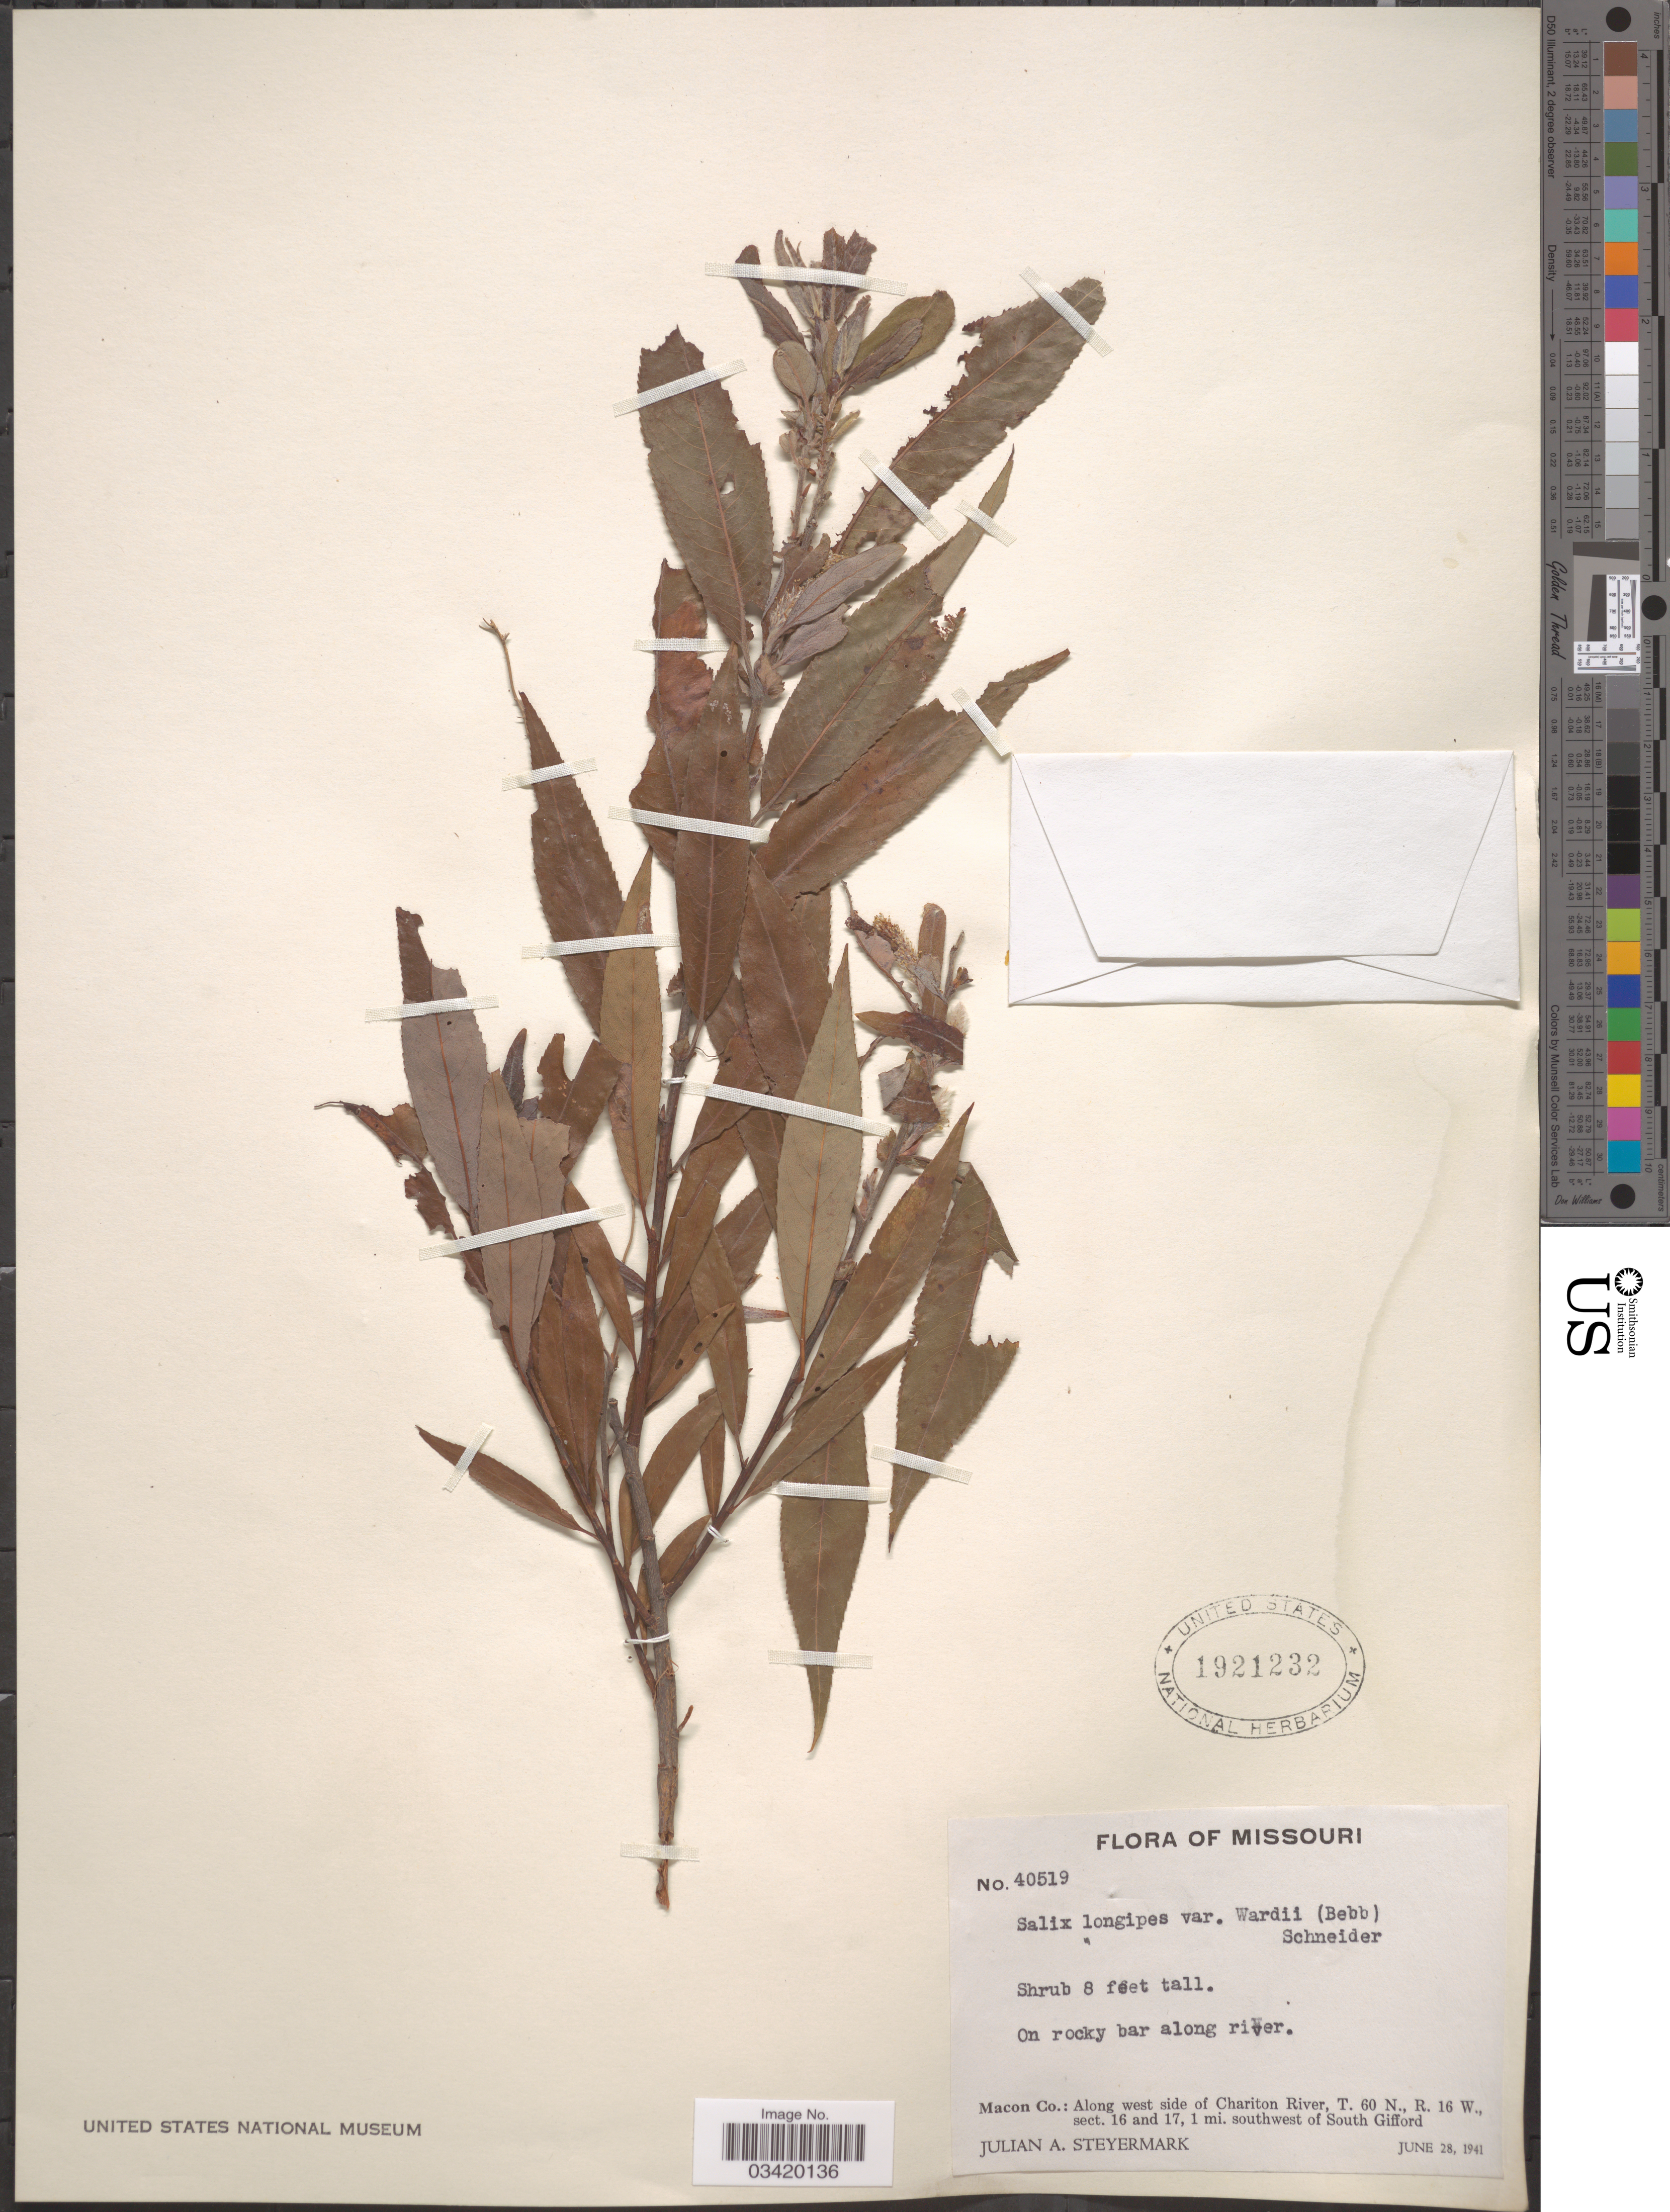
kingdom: Plantae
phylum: Tracheophyta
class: Magnoliopsida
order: Malpighiales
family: Salicaceae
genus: Salix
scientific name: Salix caroliniana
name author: Michx.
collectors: J. Steyermark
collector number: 40519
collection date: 1941-06-28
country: United States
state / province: Missouri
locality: On rocky bar along river. Macon Co.: Along west side of Chariton River, T.60N., R.16W., sect. 16 and 17, 1 mi. southwest of South Gifford.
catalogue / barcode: US 1921232